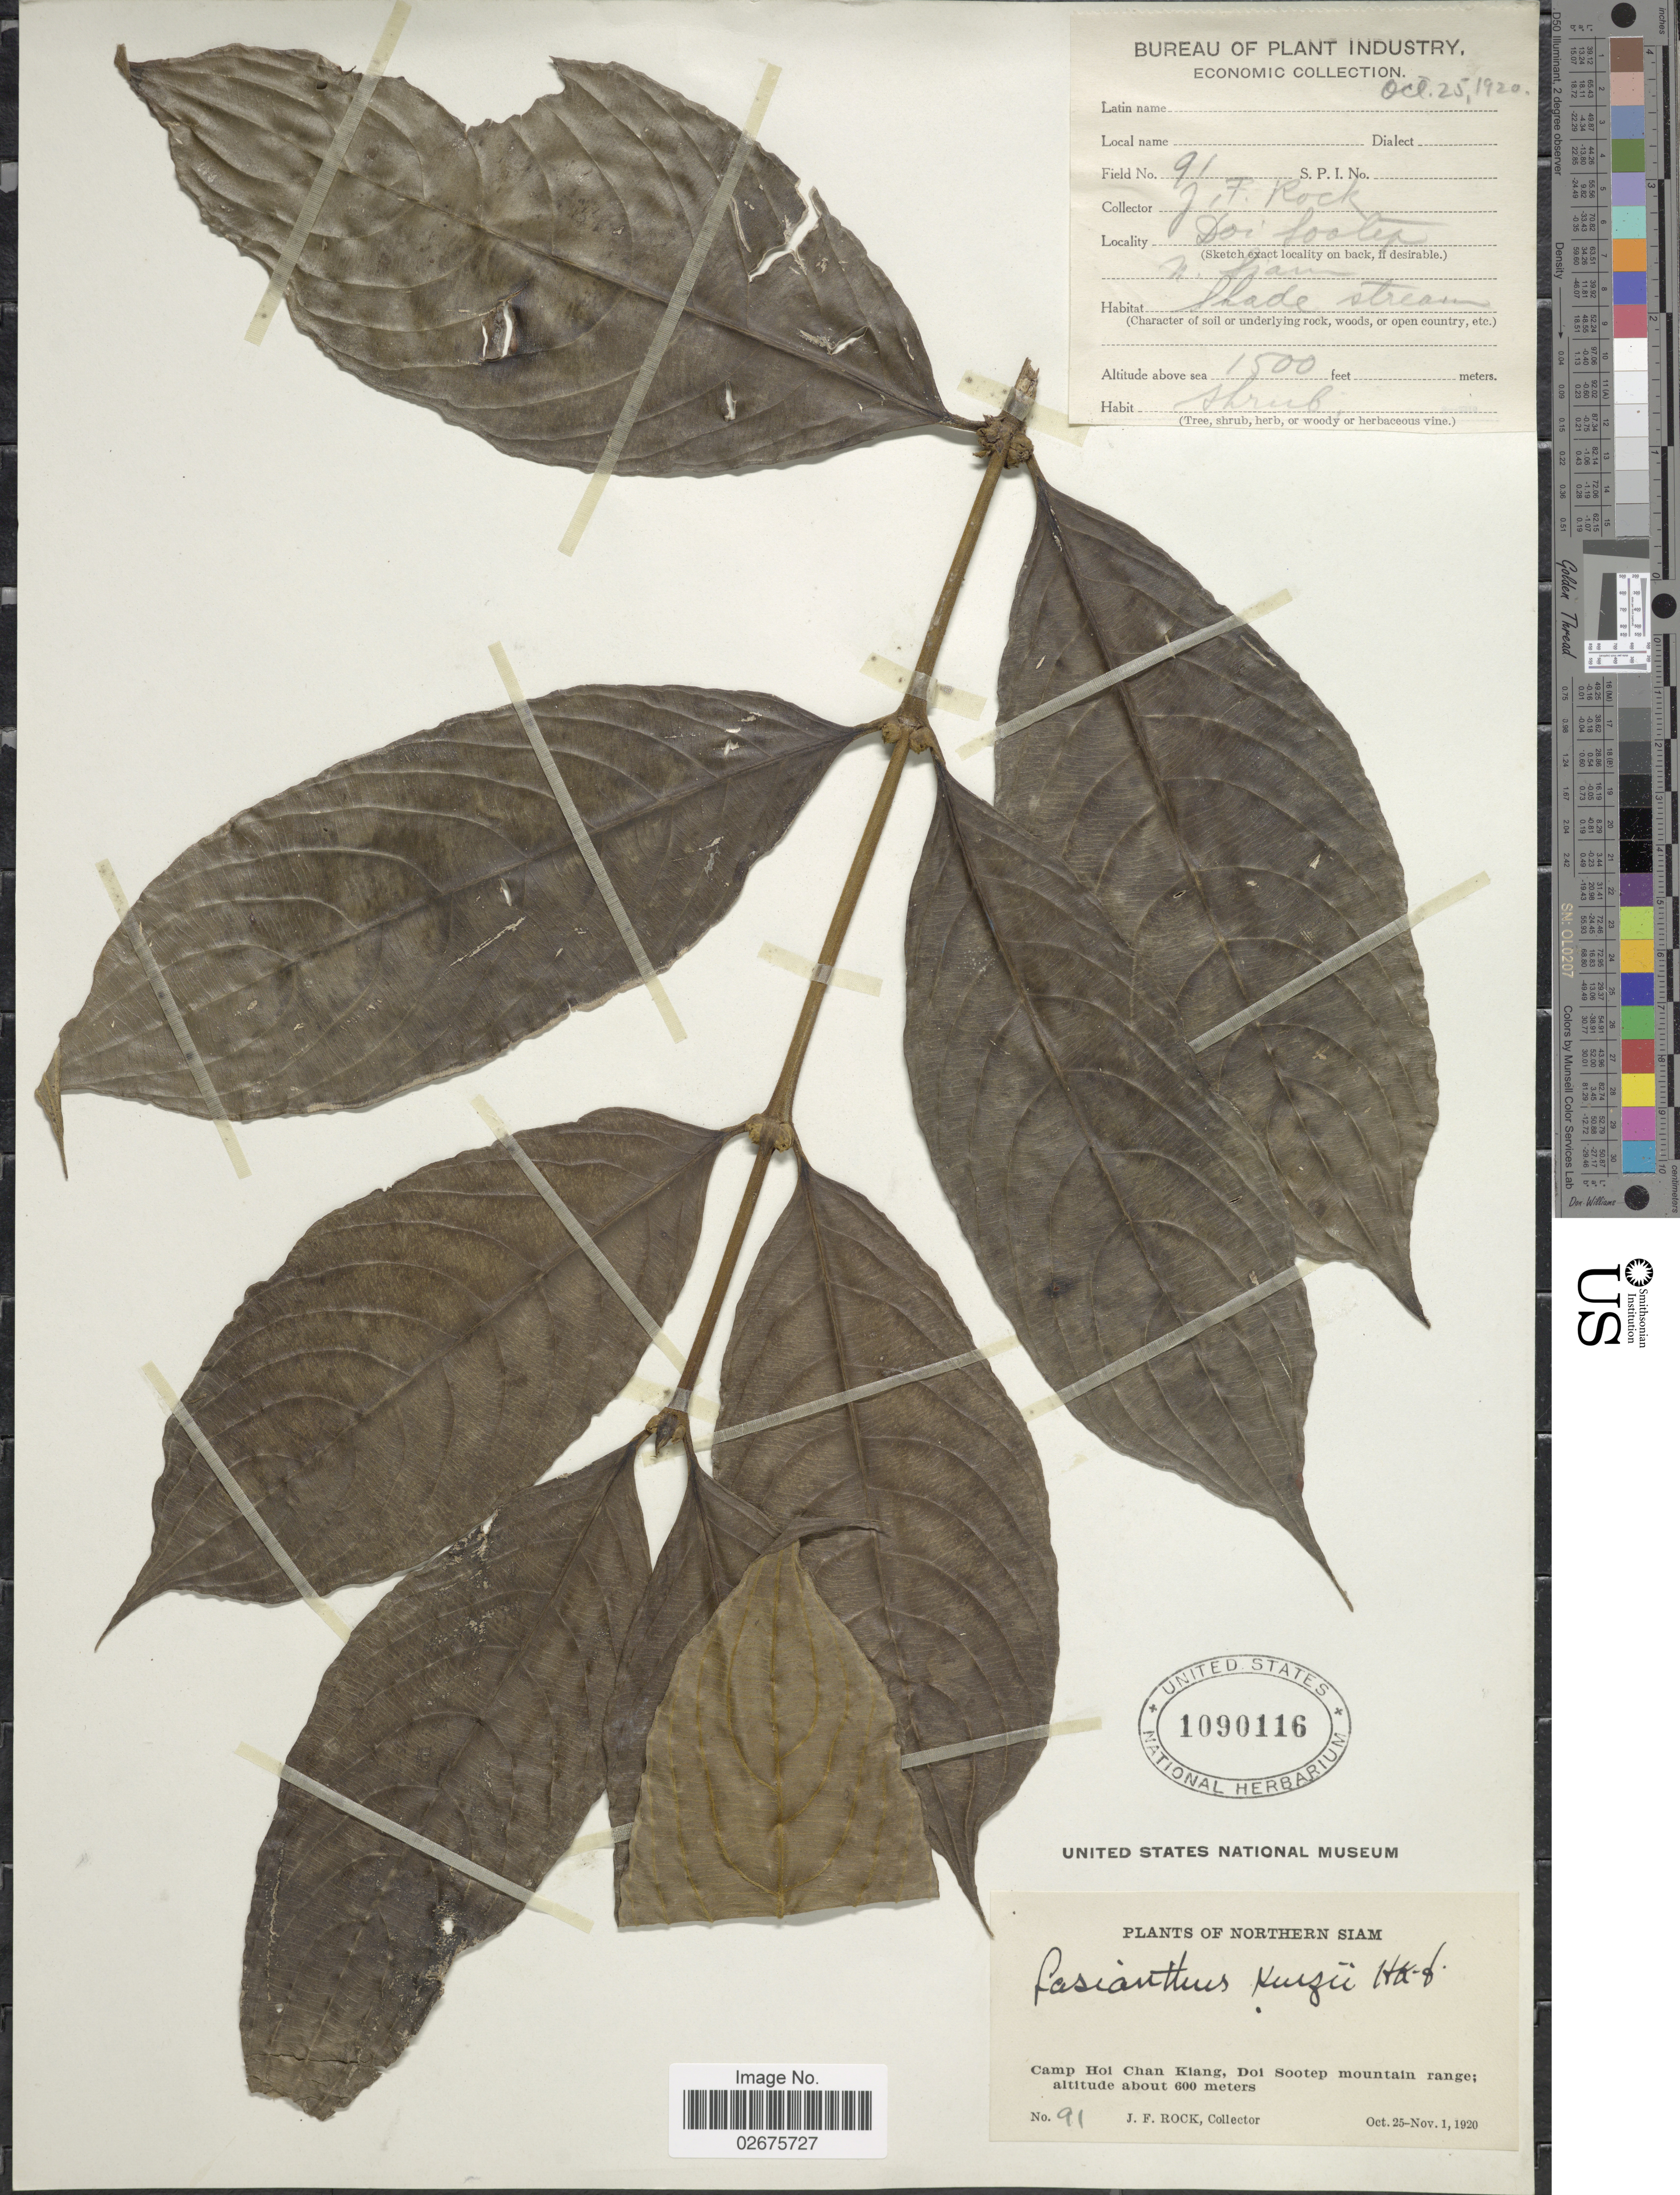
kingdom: Plantae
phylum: Tracheophyta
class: Magnoliopsida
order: Gentianales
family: Rubiaceae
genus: Lasianthus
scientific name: Lasianthus chrysoneurus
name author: (Korth.) Miq.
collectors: J. Rock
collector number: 91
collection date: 1920-10-25/1920-11-01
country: Thailand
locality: Northern Siam, Camp Hoi Chan Kiang, Doi Sootep mountain range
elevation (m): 600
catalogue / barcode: US 1090116